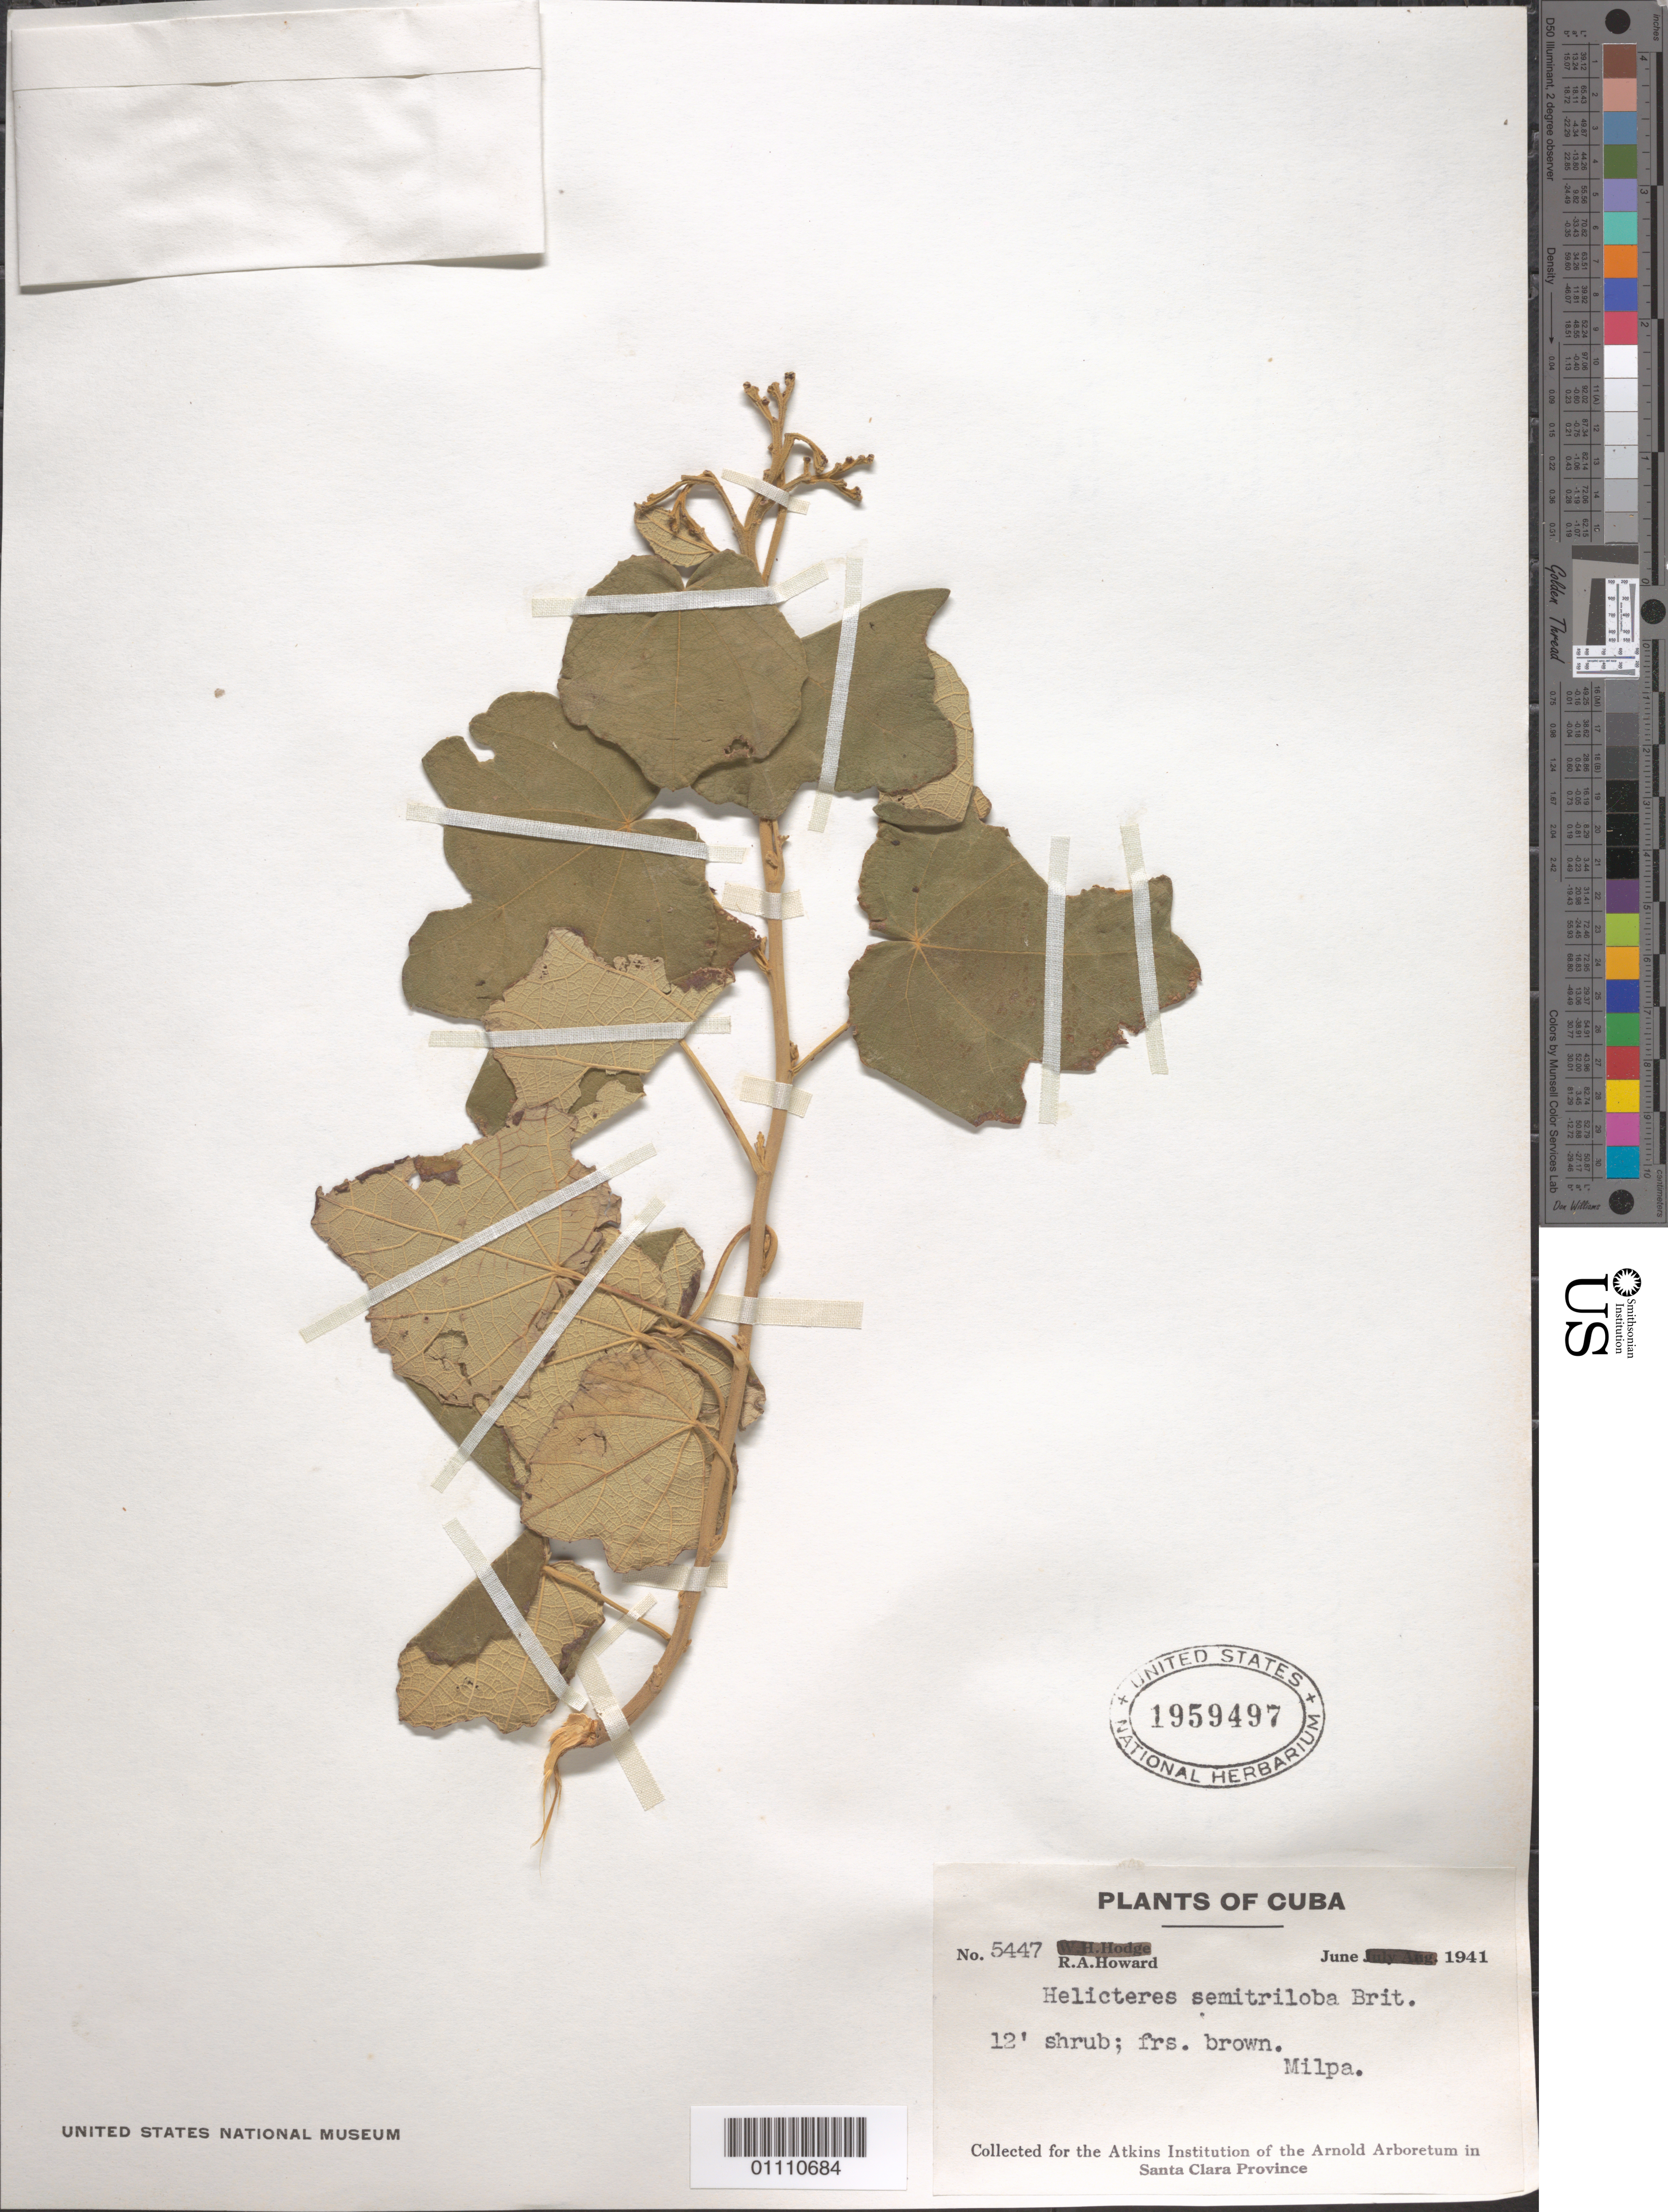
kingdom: Plantae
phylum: Tracheophyta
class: Magnoliopsida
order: Malvales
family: Malvaceae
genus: Helicteres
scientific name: Helicteres semitriloba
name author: Bertero ex DC.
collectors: R. A. Howard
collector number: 5447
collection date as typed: Jun 1941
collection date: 1941-06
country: Cuba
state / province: Cienfuegos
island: Cuba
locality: Milpa, Santa Clara Province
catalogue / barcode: US 1959497